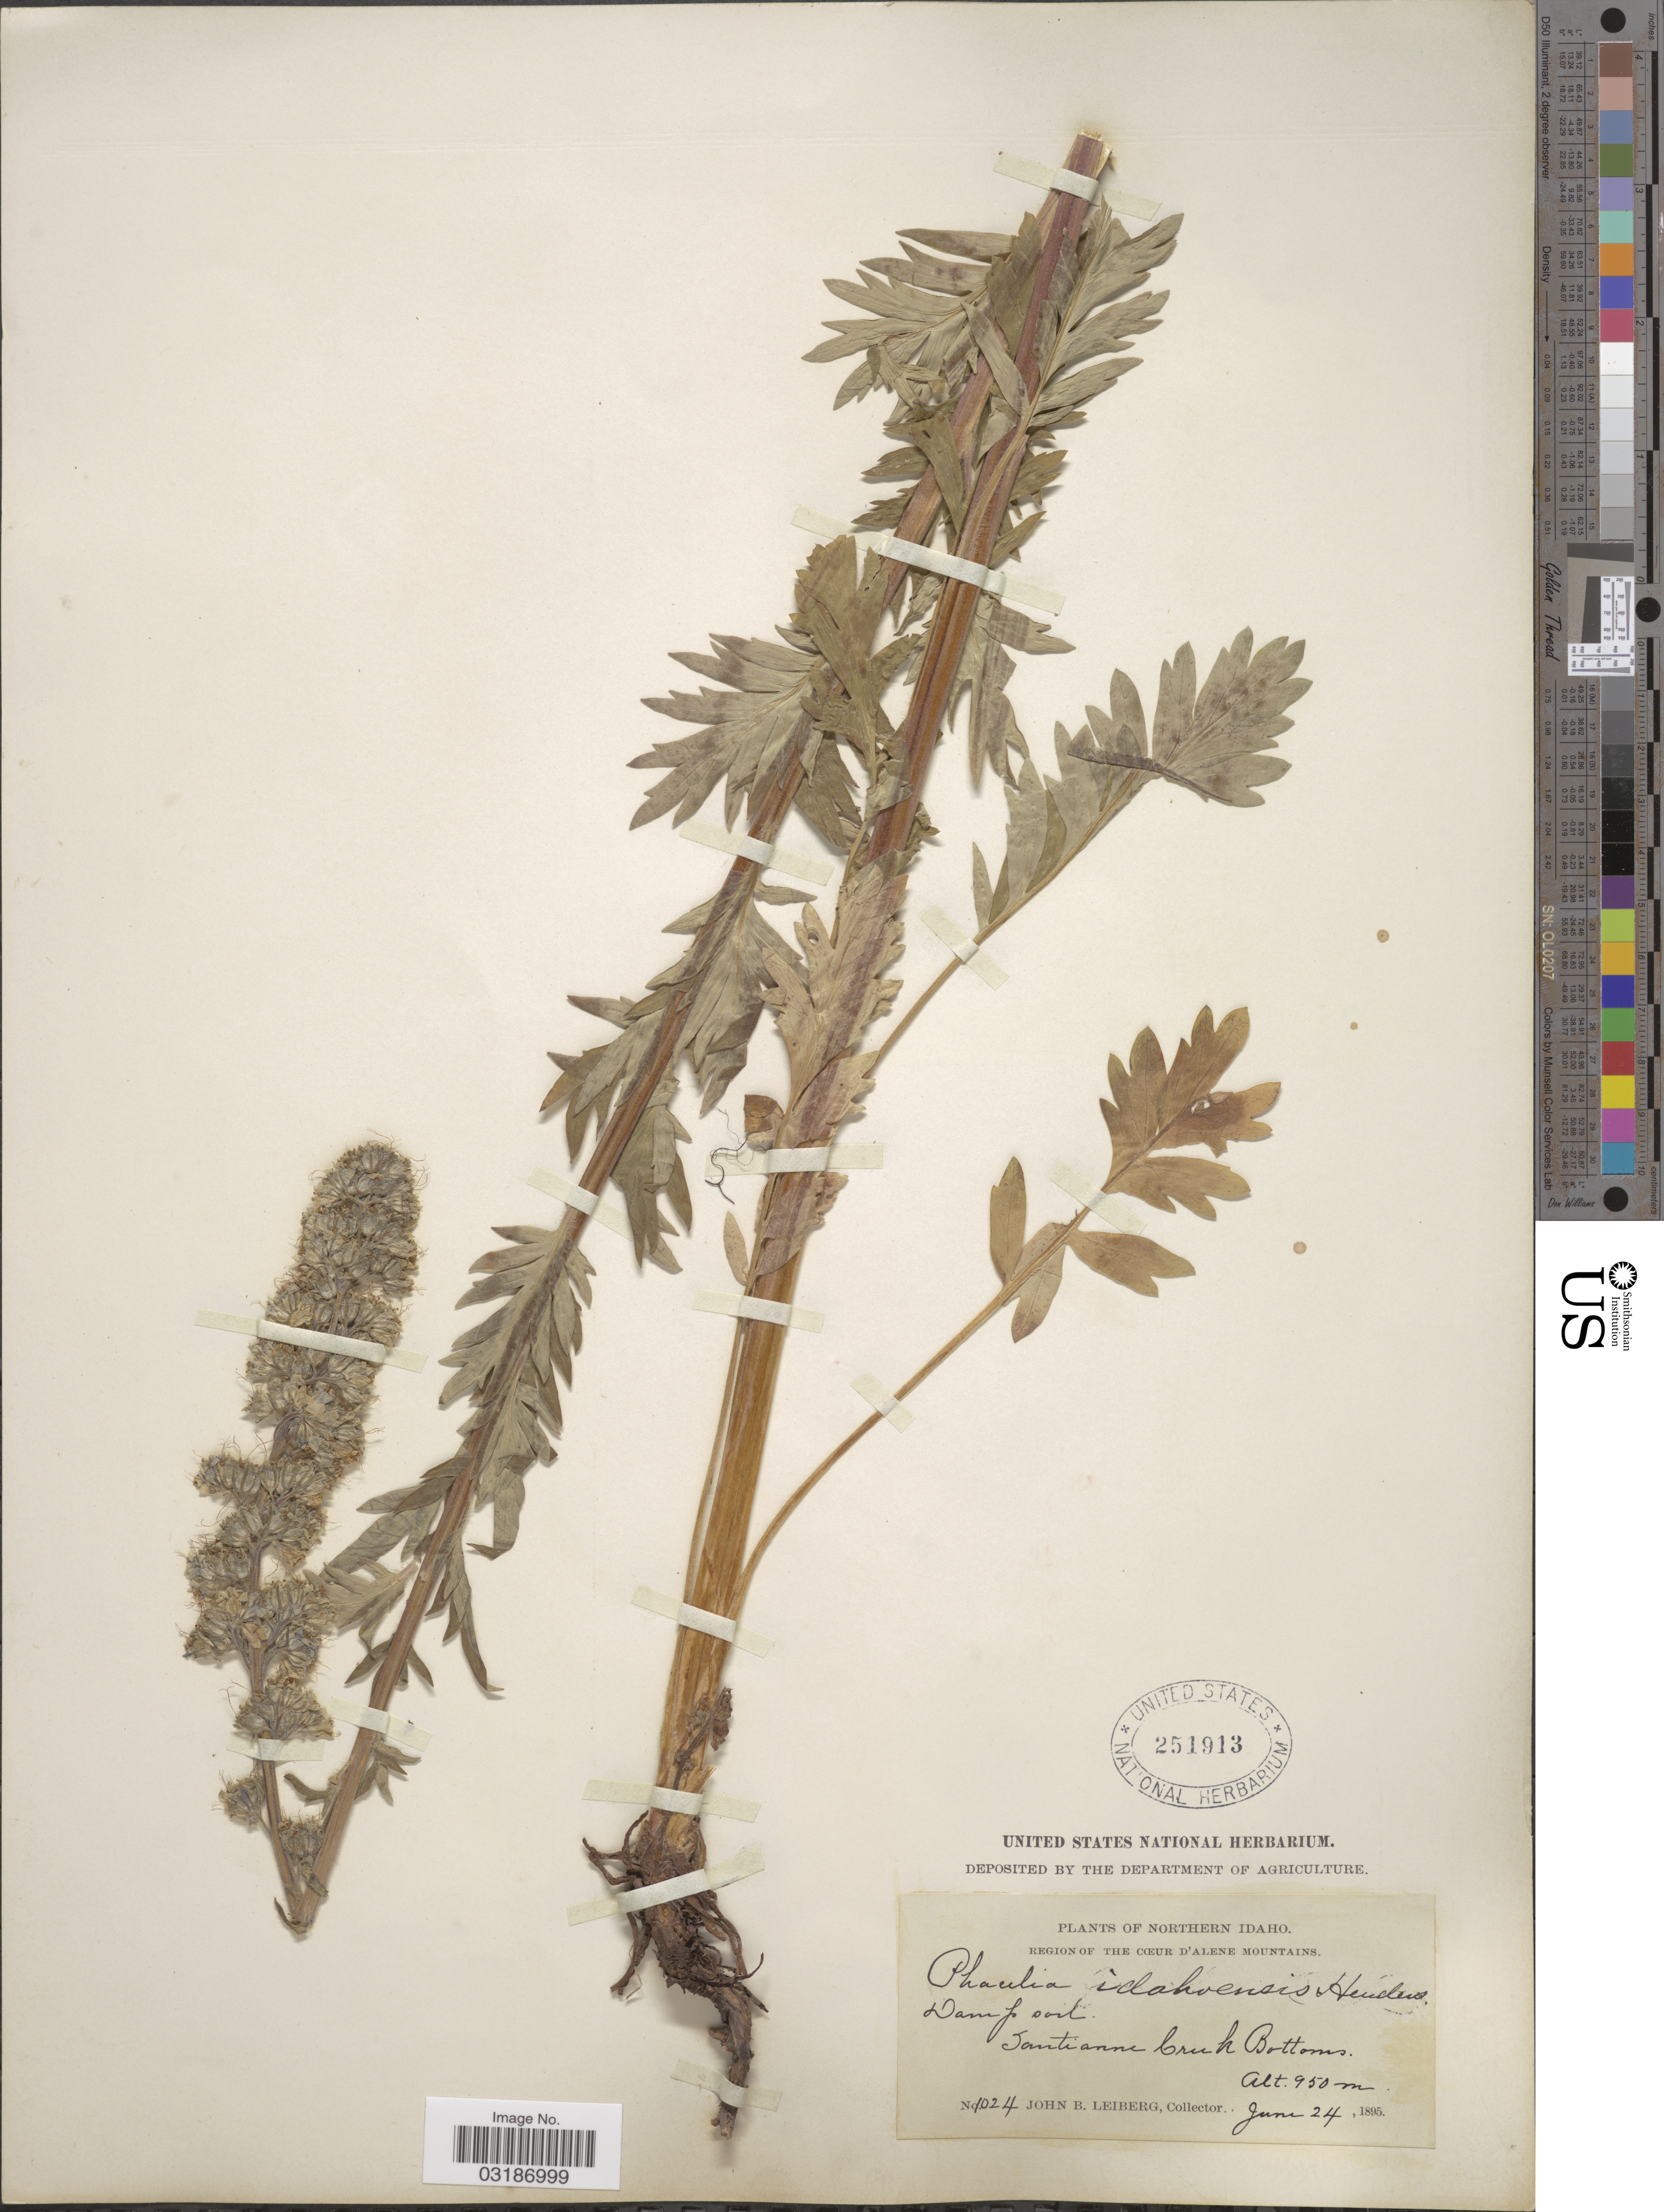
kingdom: Plantae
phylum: Tracheophyta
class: Magnoliopsida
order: Boraginales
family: Hydrophyllaceae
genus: Phacelia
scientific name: Phacelia idahoensis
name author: L.F. Hend.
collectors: J. B. Leiberg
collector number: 1024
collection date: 1895-06-24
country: United States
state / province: Idaho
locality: Northern Idaho. Region of the Coeur d'Alene Mountains. Santianne Creek Bottoms.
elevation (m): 950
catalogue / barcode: US 251913